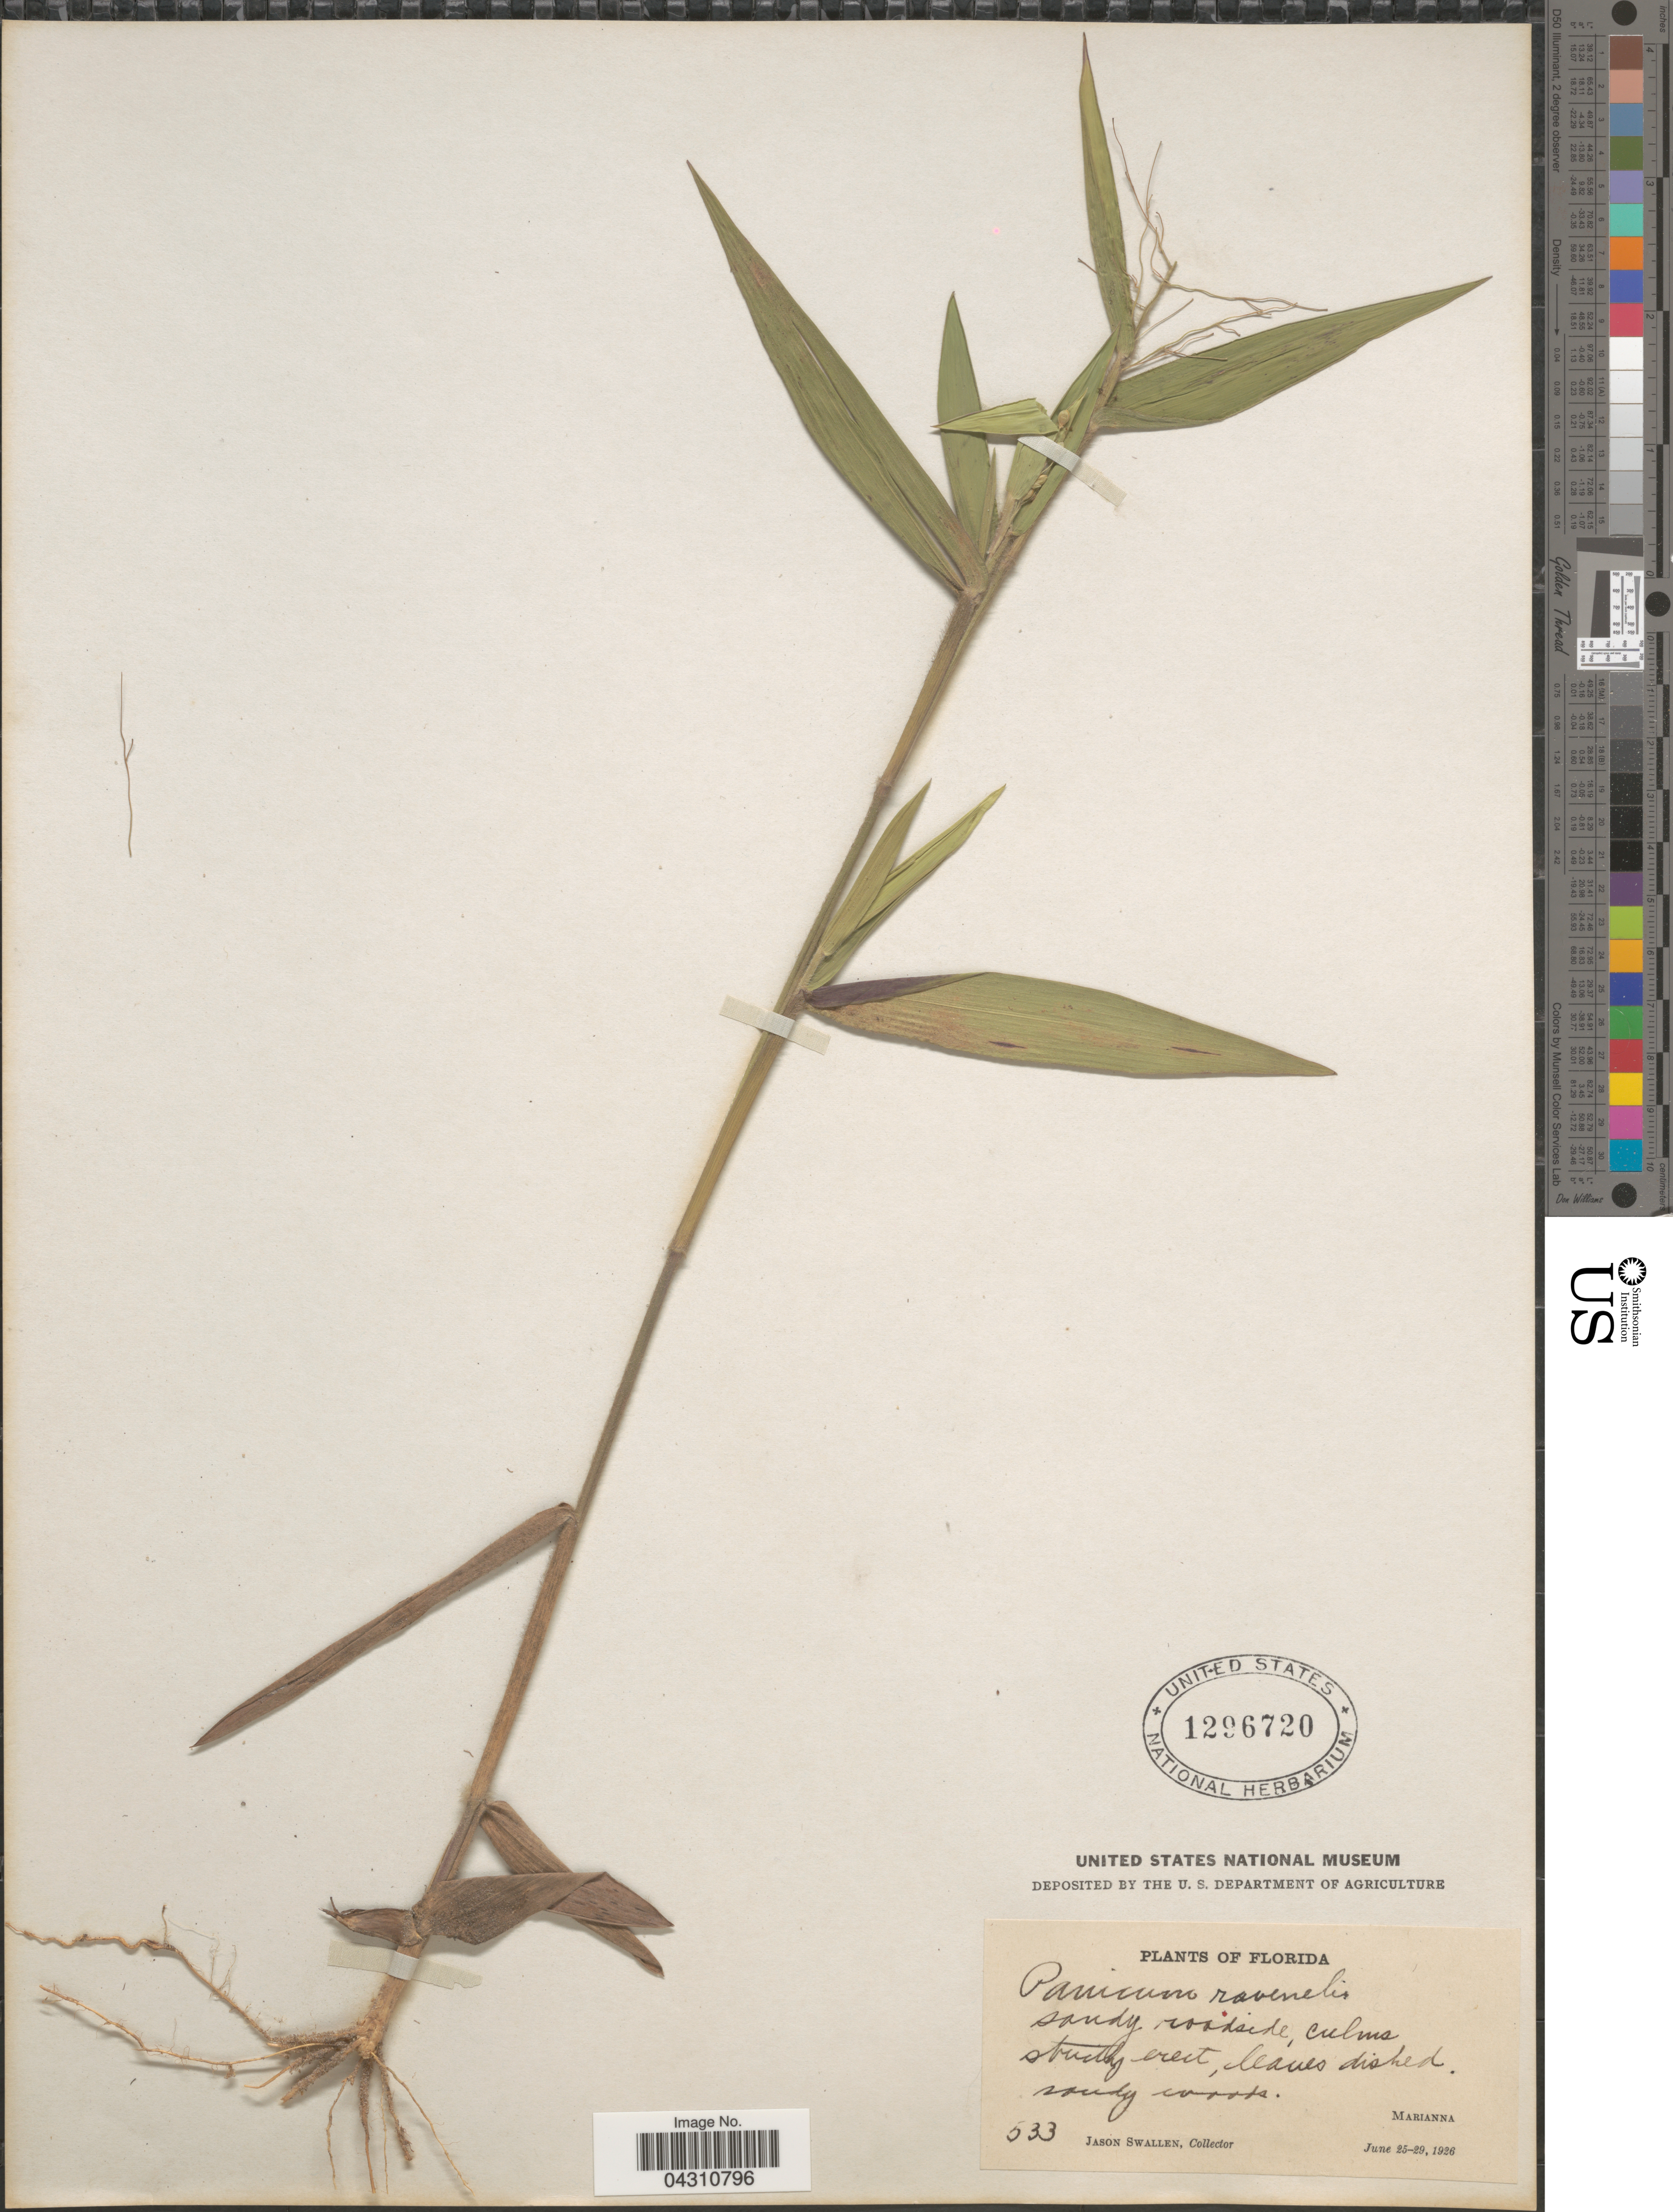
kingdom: Plantae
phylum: Tracheophyta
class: Liliopsida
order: Poales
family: Poaceae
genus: Dichanthelium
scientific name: Dichanthelium ravenelii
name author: (Scribn. & Merr.) Gould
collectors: J. R. Swallen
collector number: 533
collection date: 1926-06-25/1926-06-29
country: United States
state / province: Florida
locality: Marianna.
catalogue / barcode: US 1296720